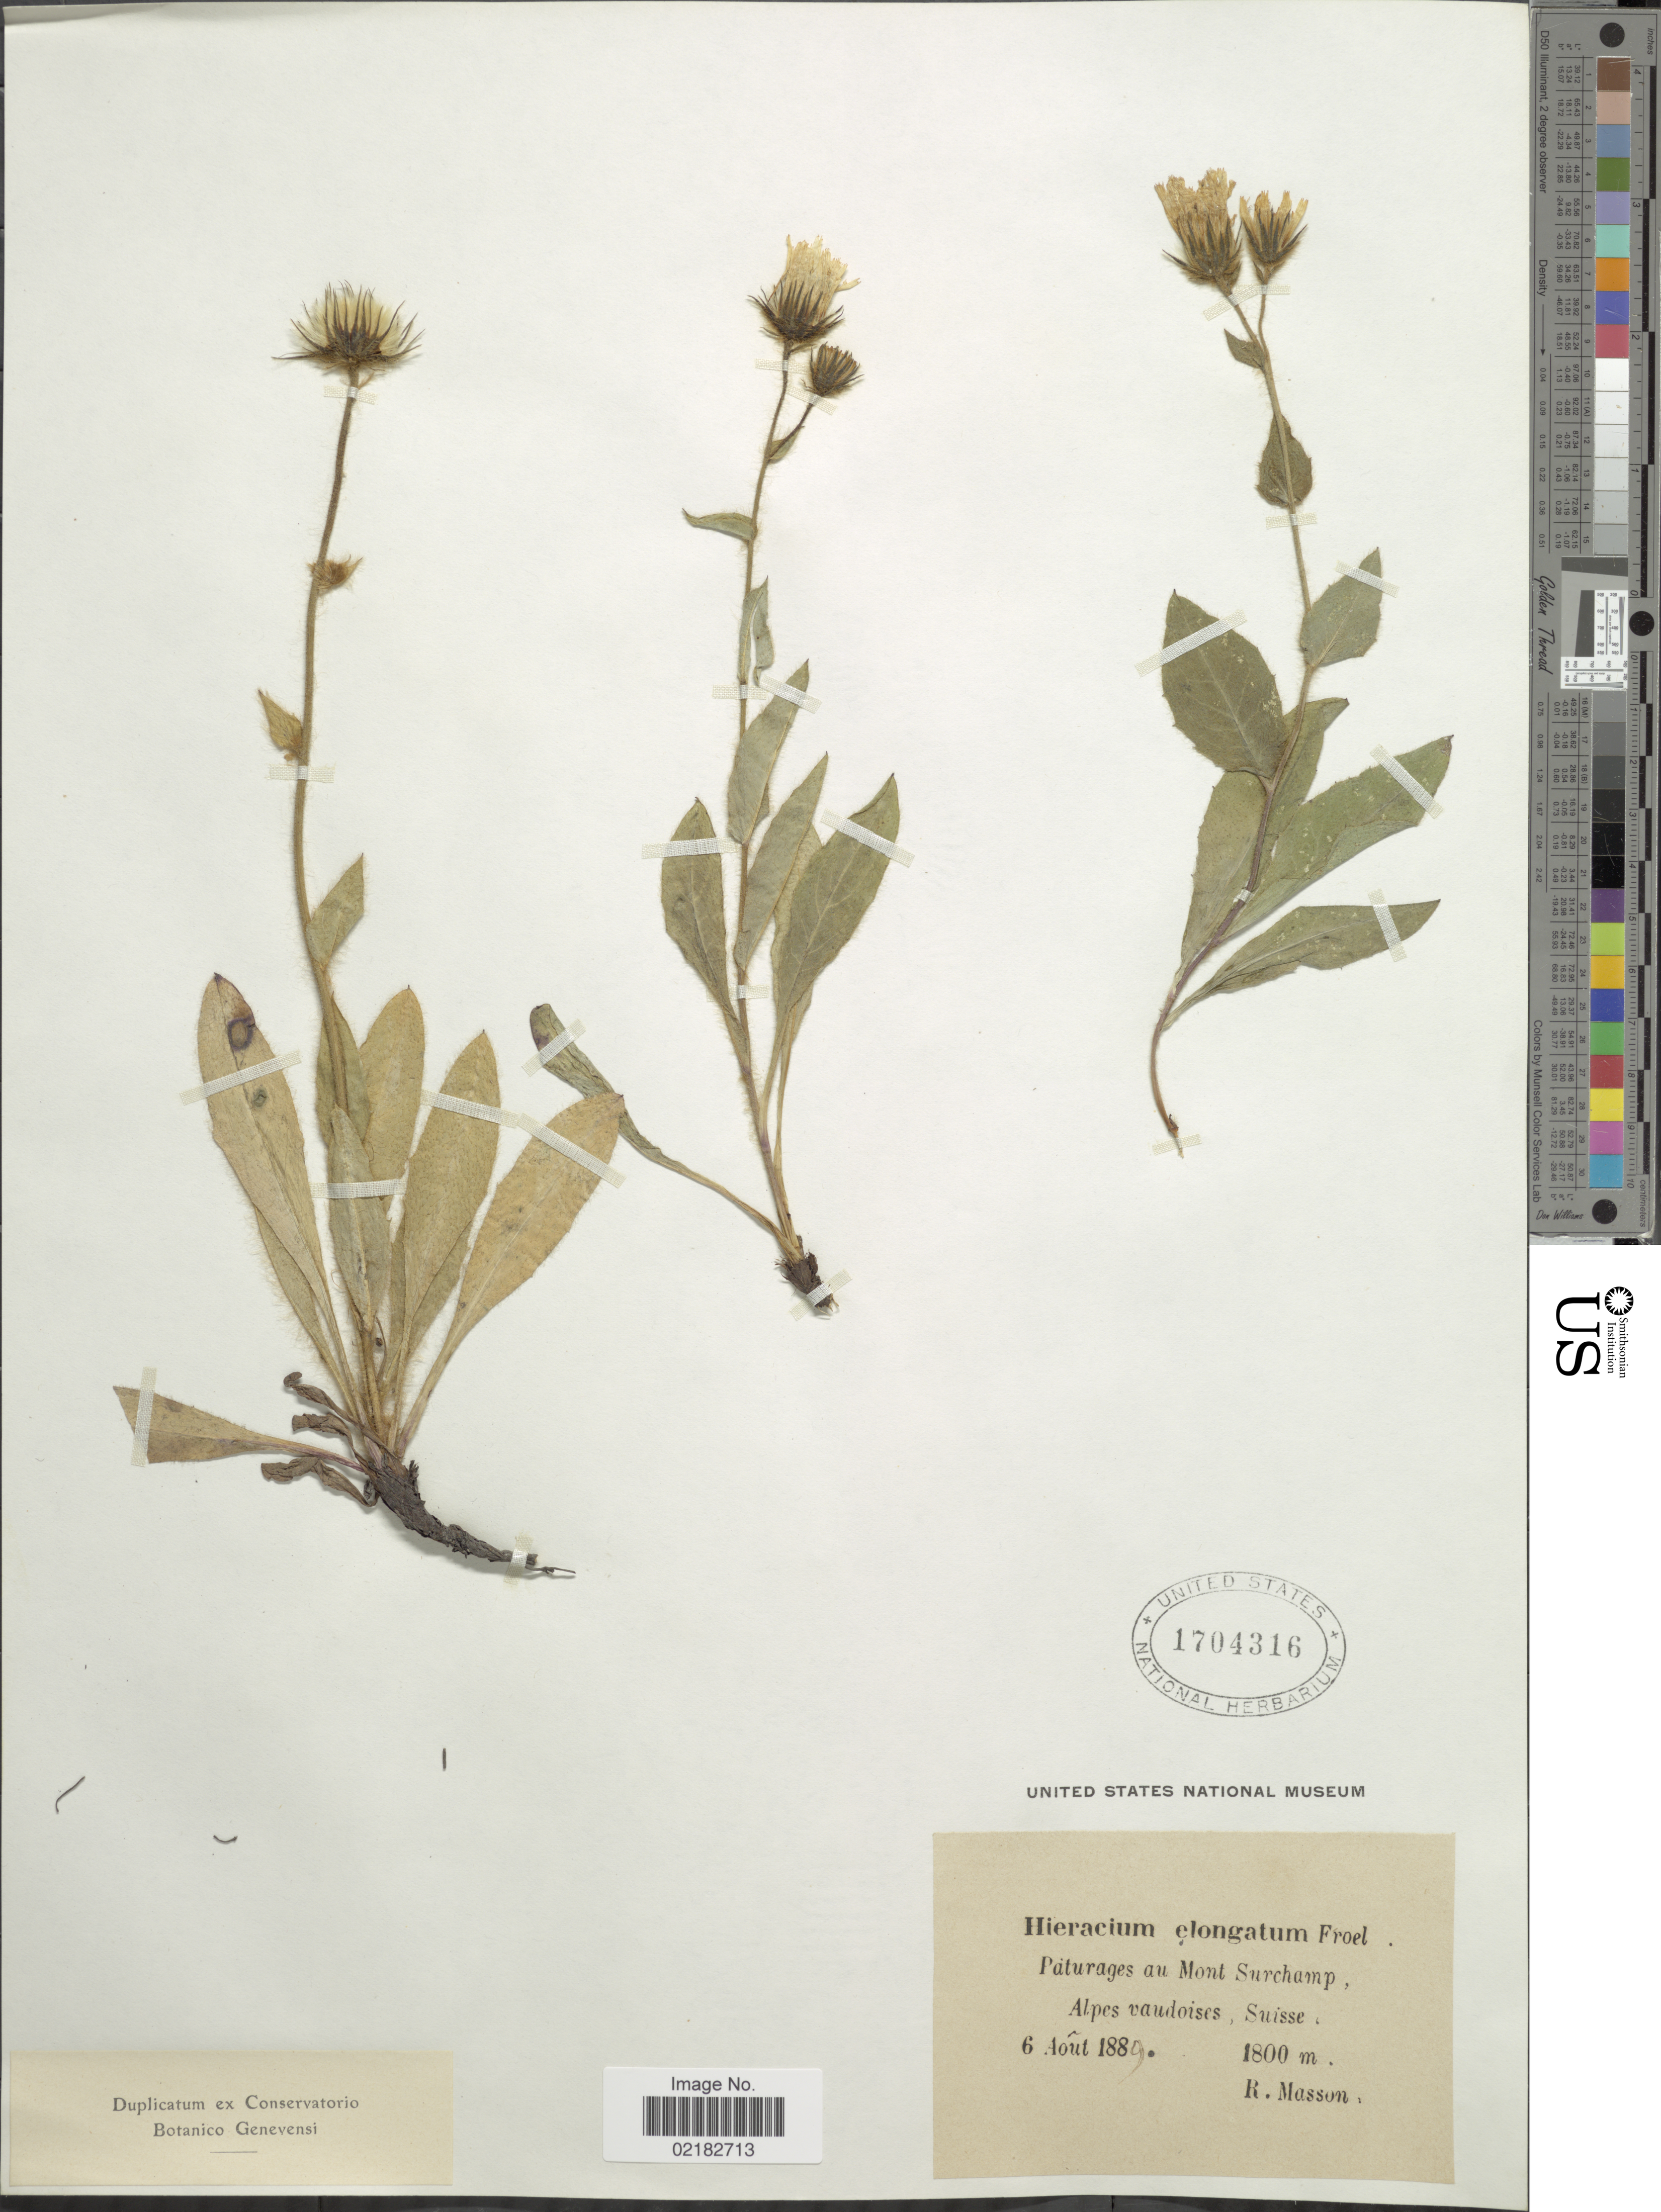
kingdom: Plantae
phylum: Tracheophyta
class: Magnoliopsida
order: Asterales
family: Asteraceae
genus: Hieracium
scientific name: Hieracium elongatum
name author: Froel.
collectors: R. Masson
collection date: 1889-08-06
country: Sweden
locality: Paturages au Mont Surchamp, Alpes vaudoises, Suisse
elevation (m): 1800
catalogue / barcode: US 1704316